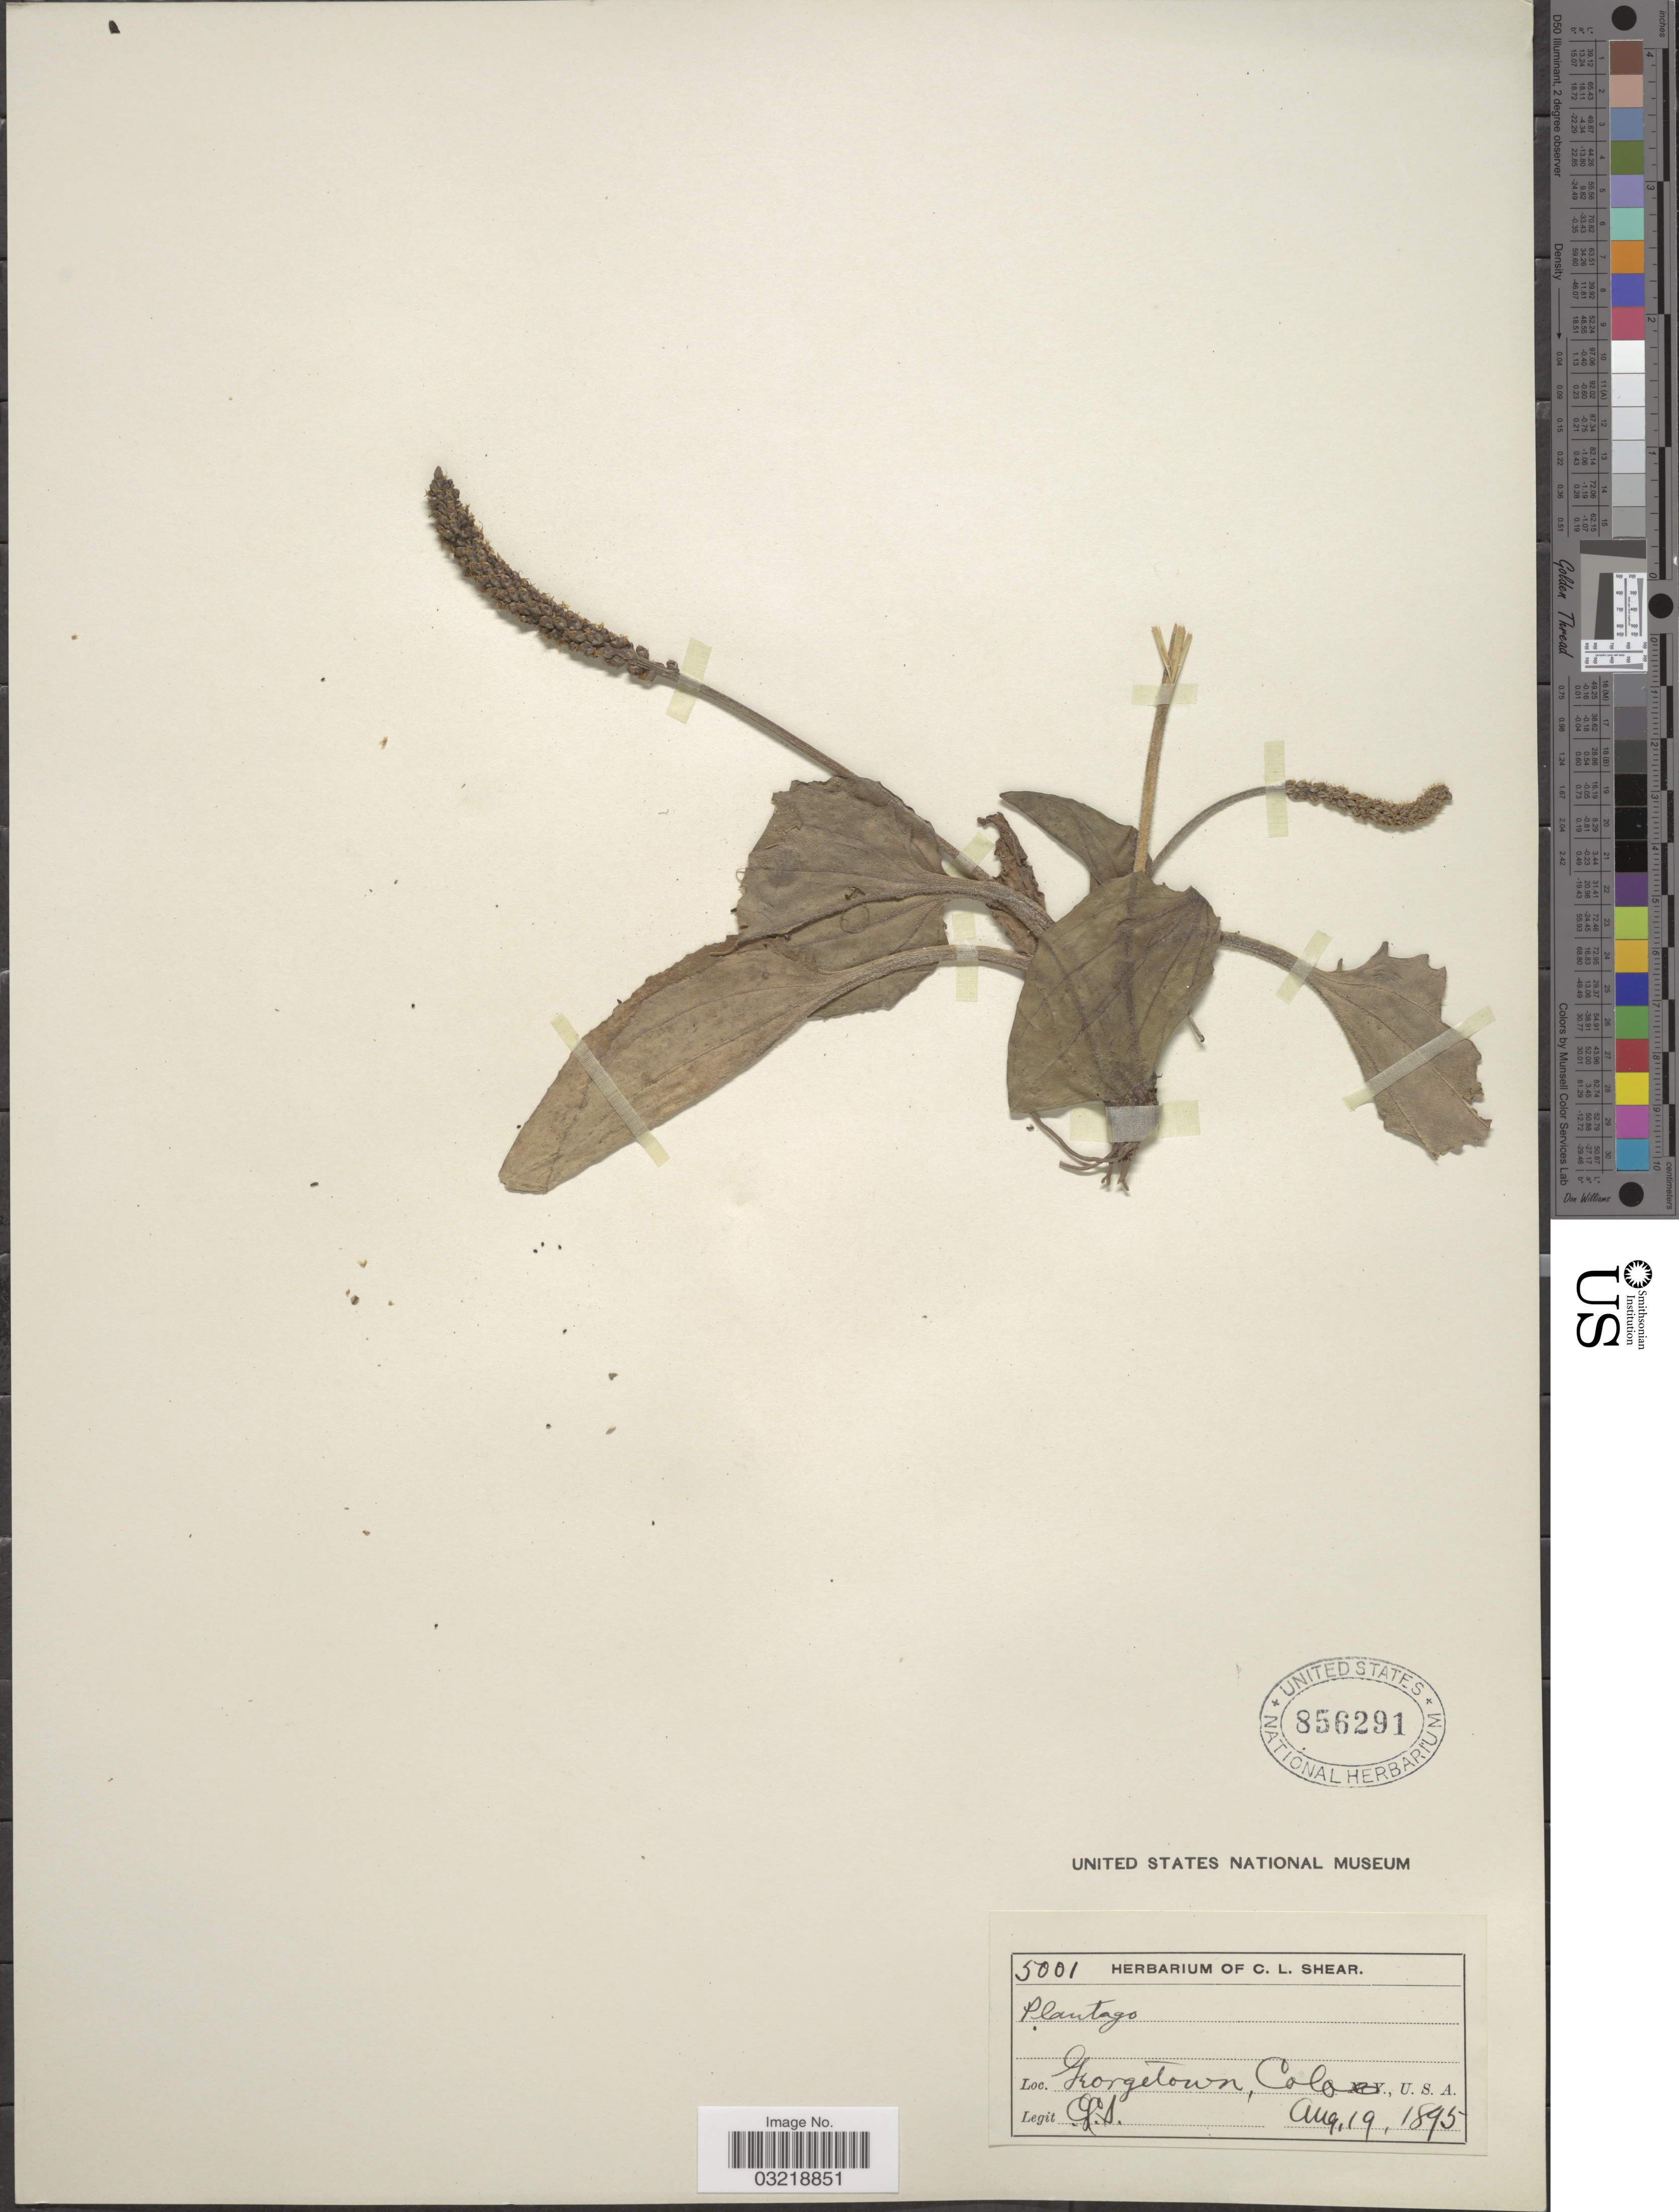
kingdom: Plantae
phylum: Tracheophyta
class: Magnoliopsida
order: Lamiales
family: Plantaginaceae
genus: Plantago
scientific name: Plantago major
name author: L.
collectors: C. L. Shear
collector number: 5001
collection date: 1895-08-19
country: United States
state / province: Colorado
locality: Georgetown.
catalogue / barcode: US 856291